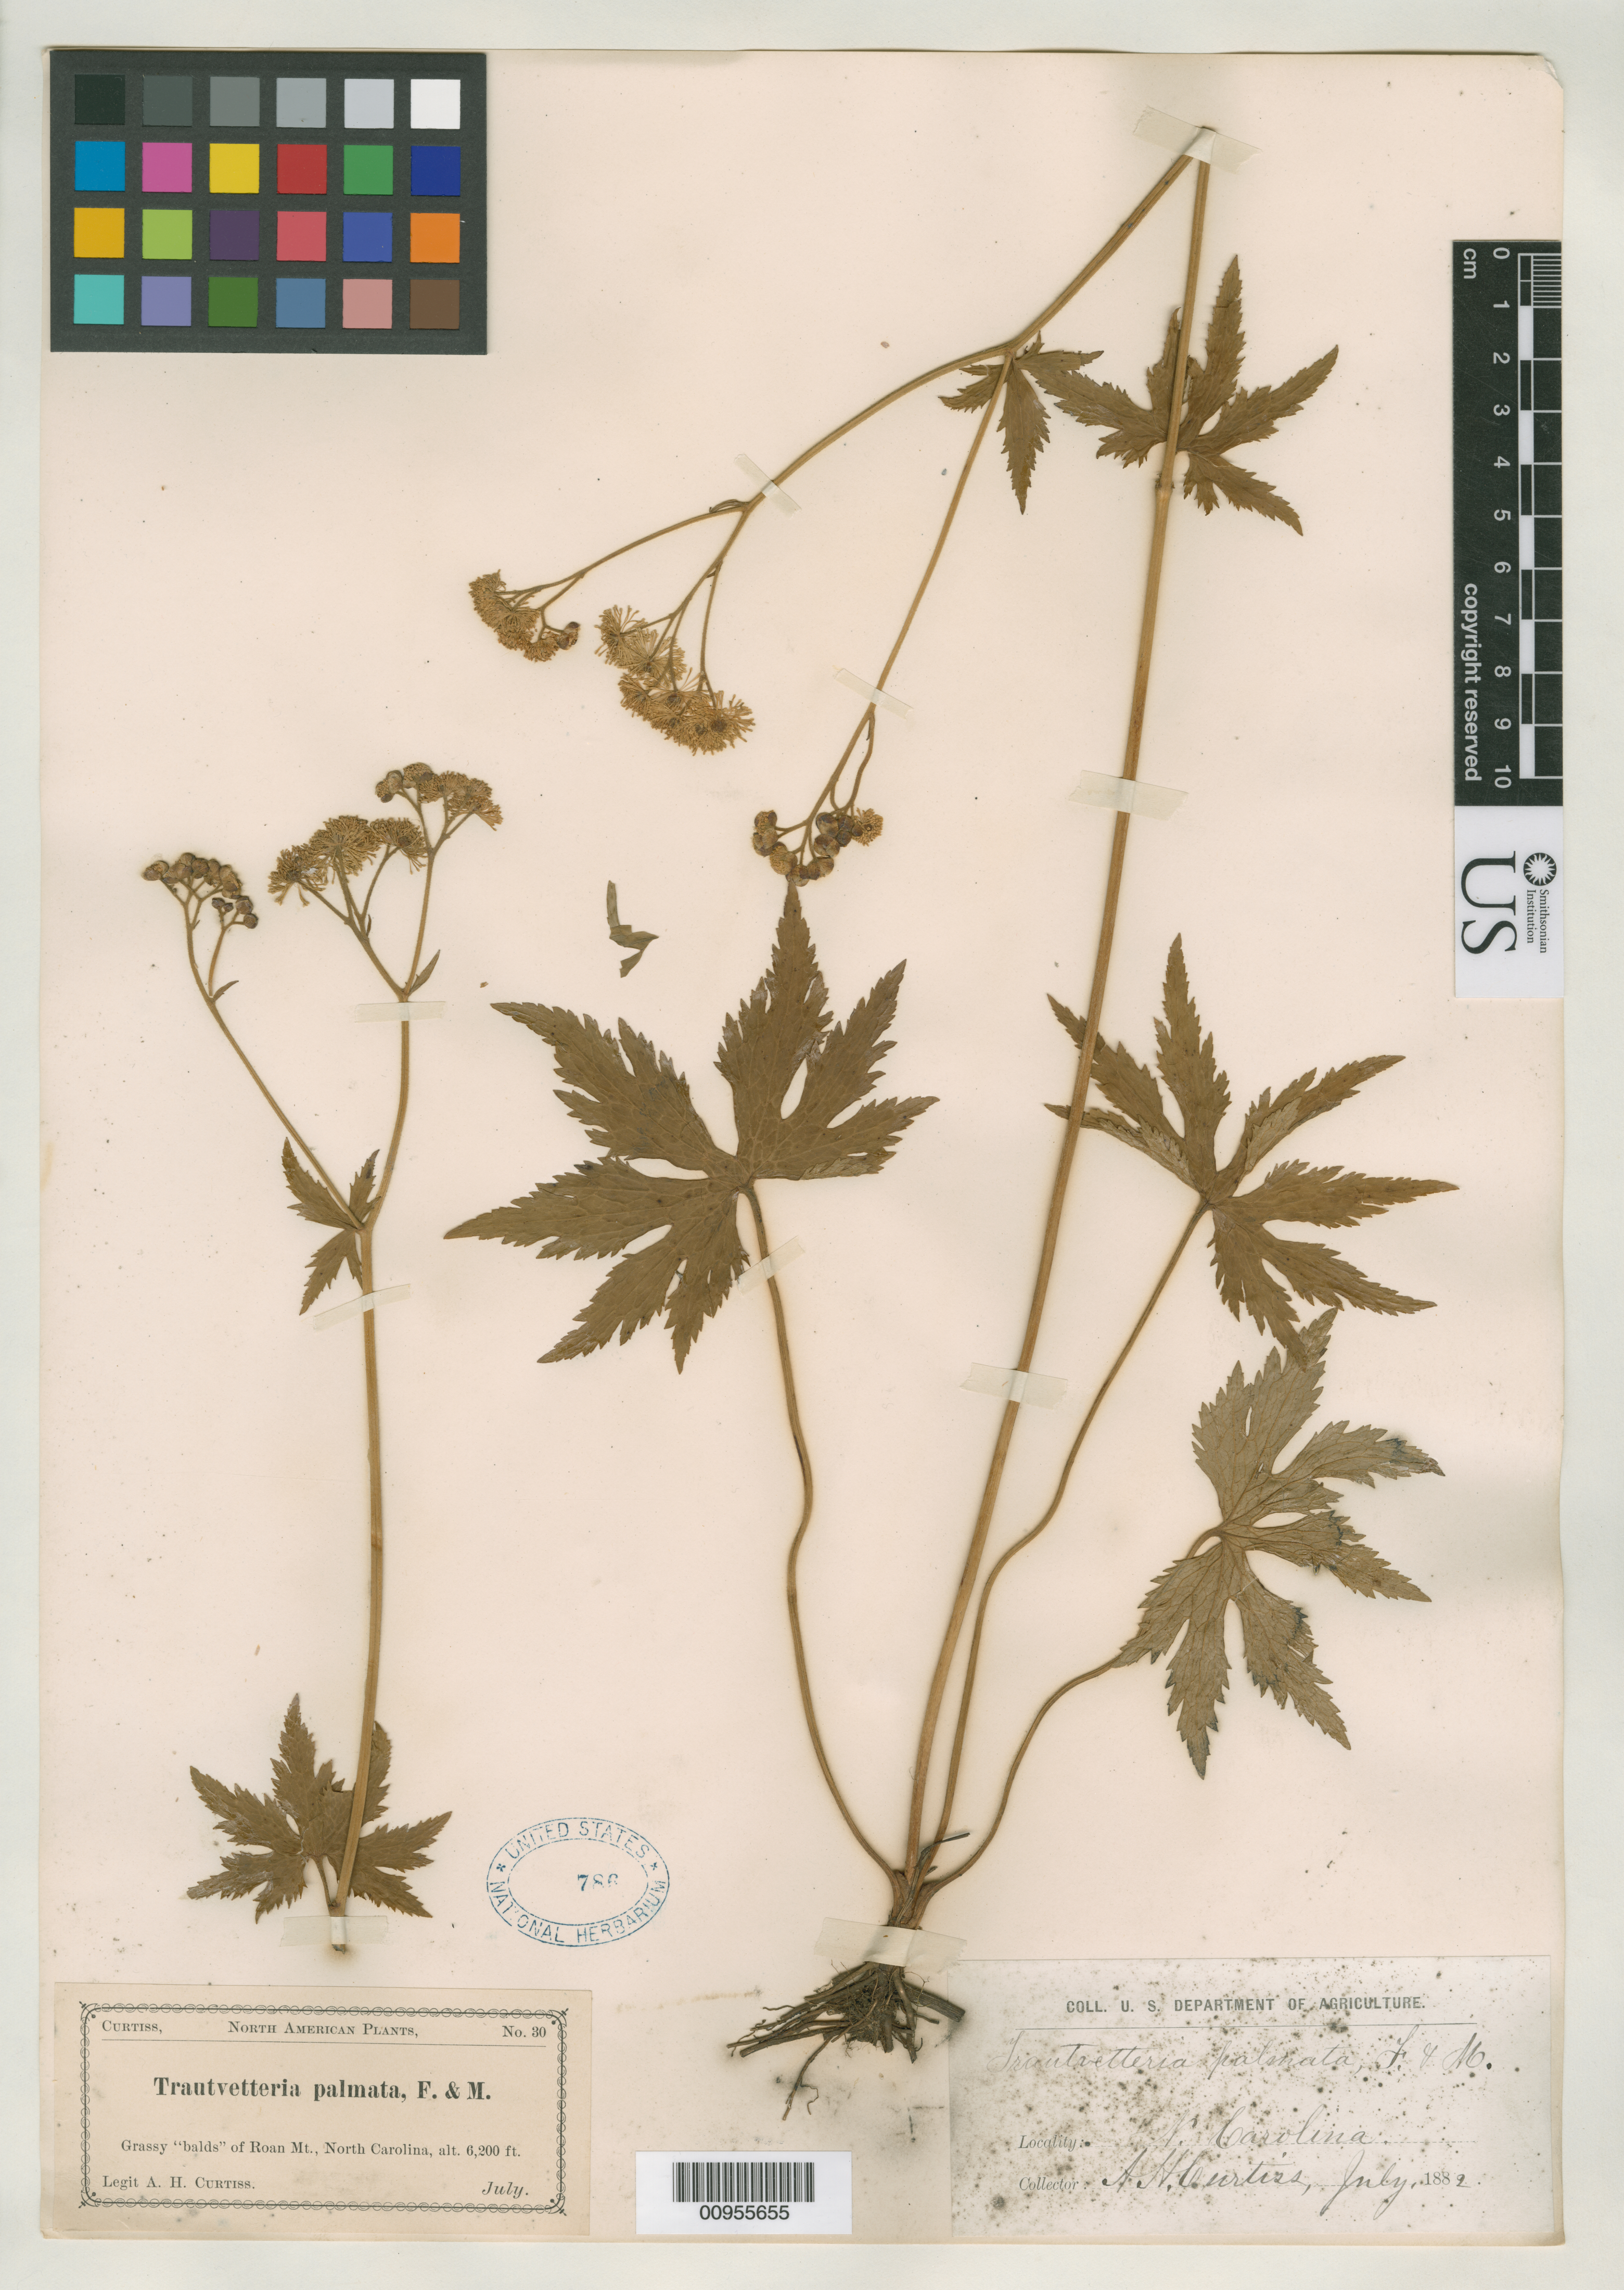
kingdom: Plantae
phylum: Tracheophyta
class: Magnoliopsida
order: Ranunculales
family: Ranunculaceae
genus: Hydrastis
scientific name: Hydrastis caroliniensis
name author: Walter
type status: Isoneotype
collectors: A. H. Curtiss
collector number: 30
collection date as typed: Jul 1882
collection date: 1882-07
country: United States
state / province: North Carolina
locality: Grassy "balds" of Roan Mt., North Carolina.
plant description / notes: Currently accepted name as cited by D.B. Ward (2008).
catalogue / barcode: US 786